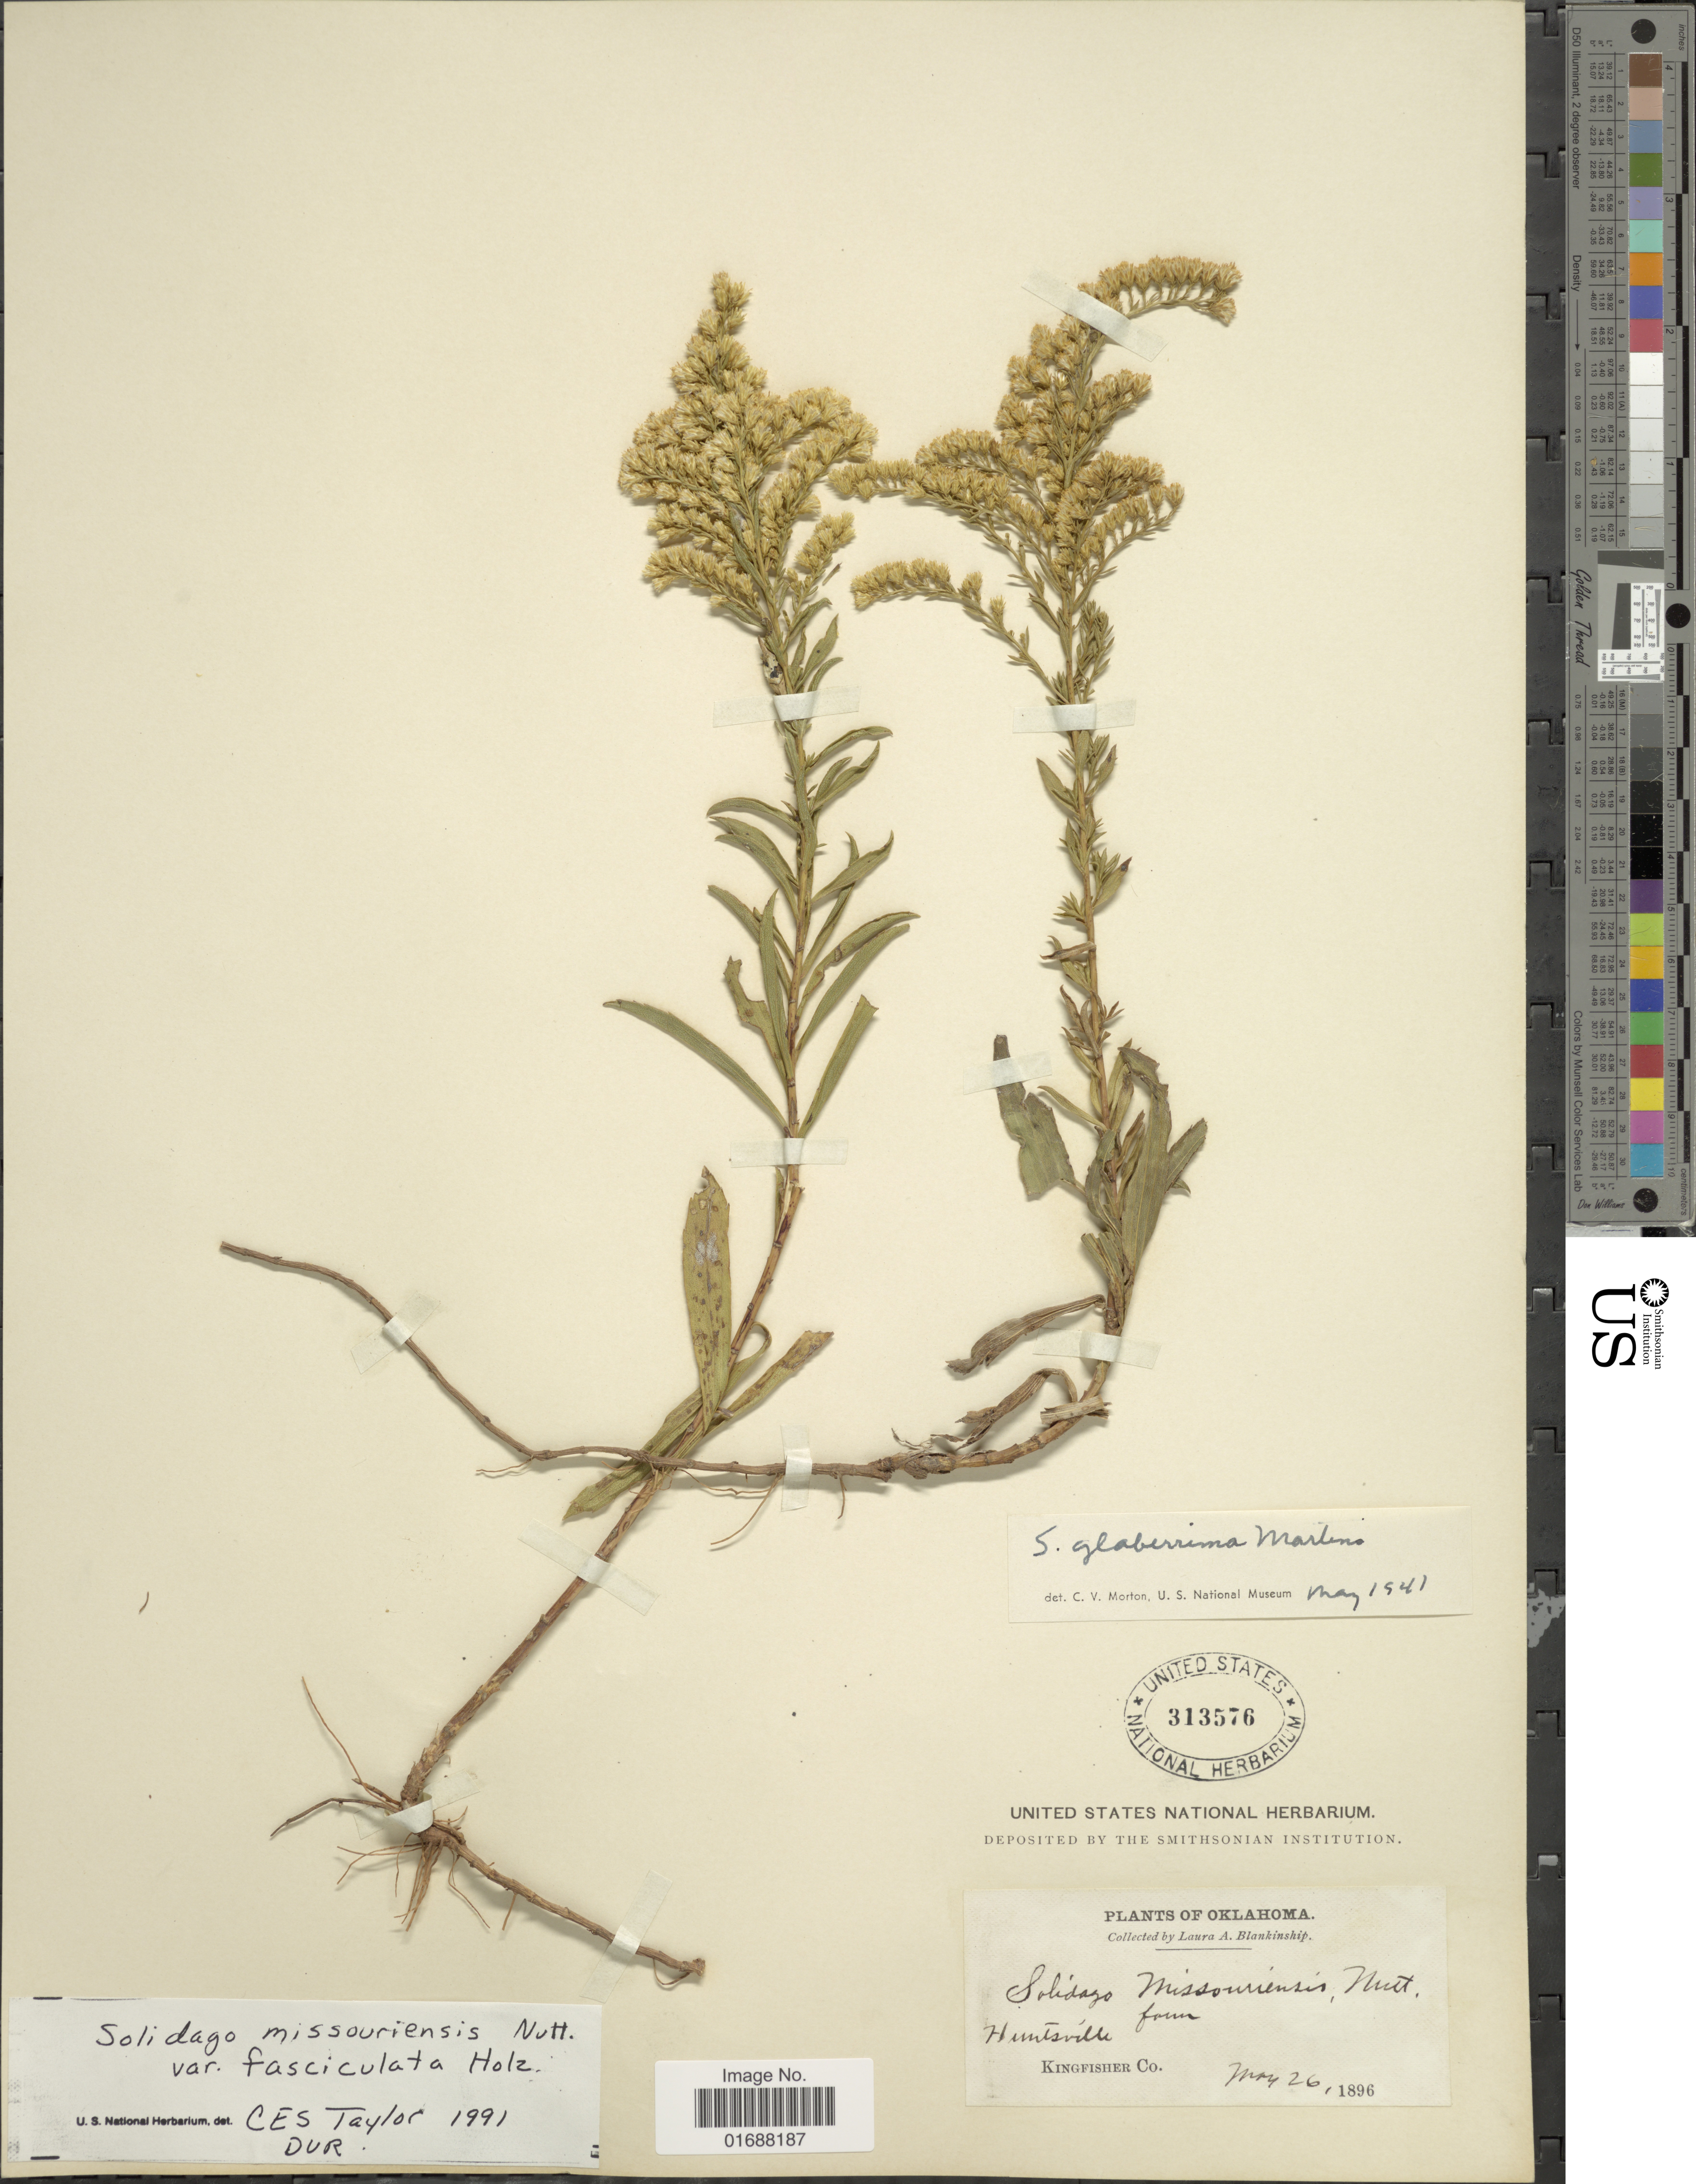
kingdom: Plantae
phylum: Tracheophyta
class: Magnoliopsida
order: Asterales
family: Asteraceae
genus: Solidago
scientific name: Solidago missouriensis var. fasciculata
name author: Holz.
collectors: L. A. Blankinship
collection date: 1896-05-26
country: United States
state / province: Oklahoma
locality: Himesville. Kingfisher Co.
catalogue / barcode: US 313576